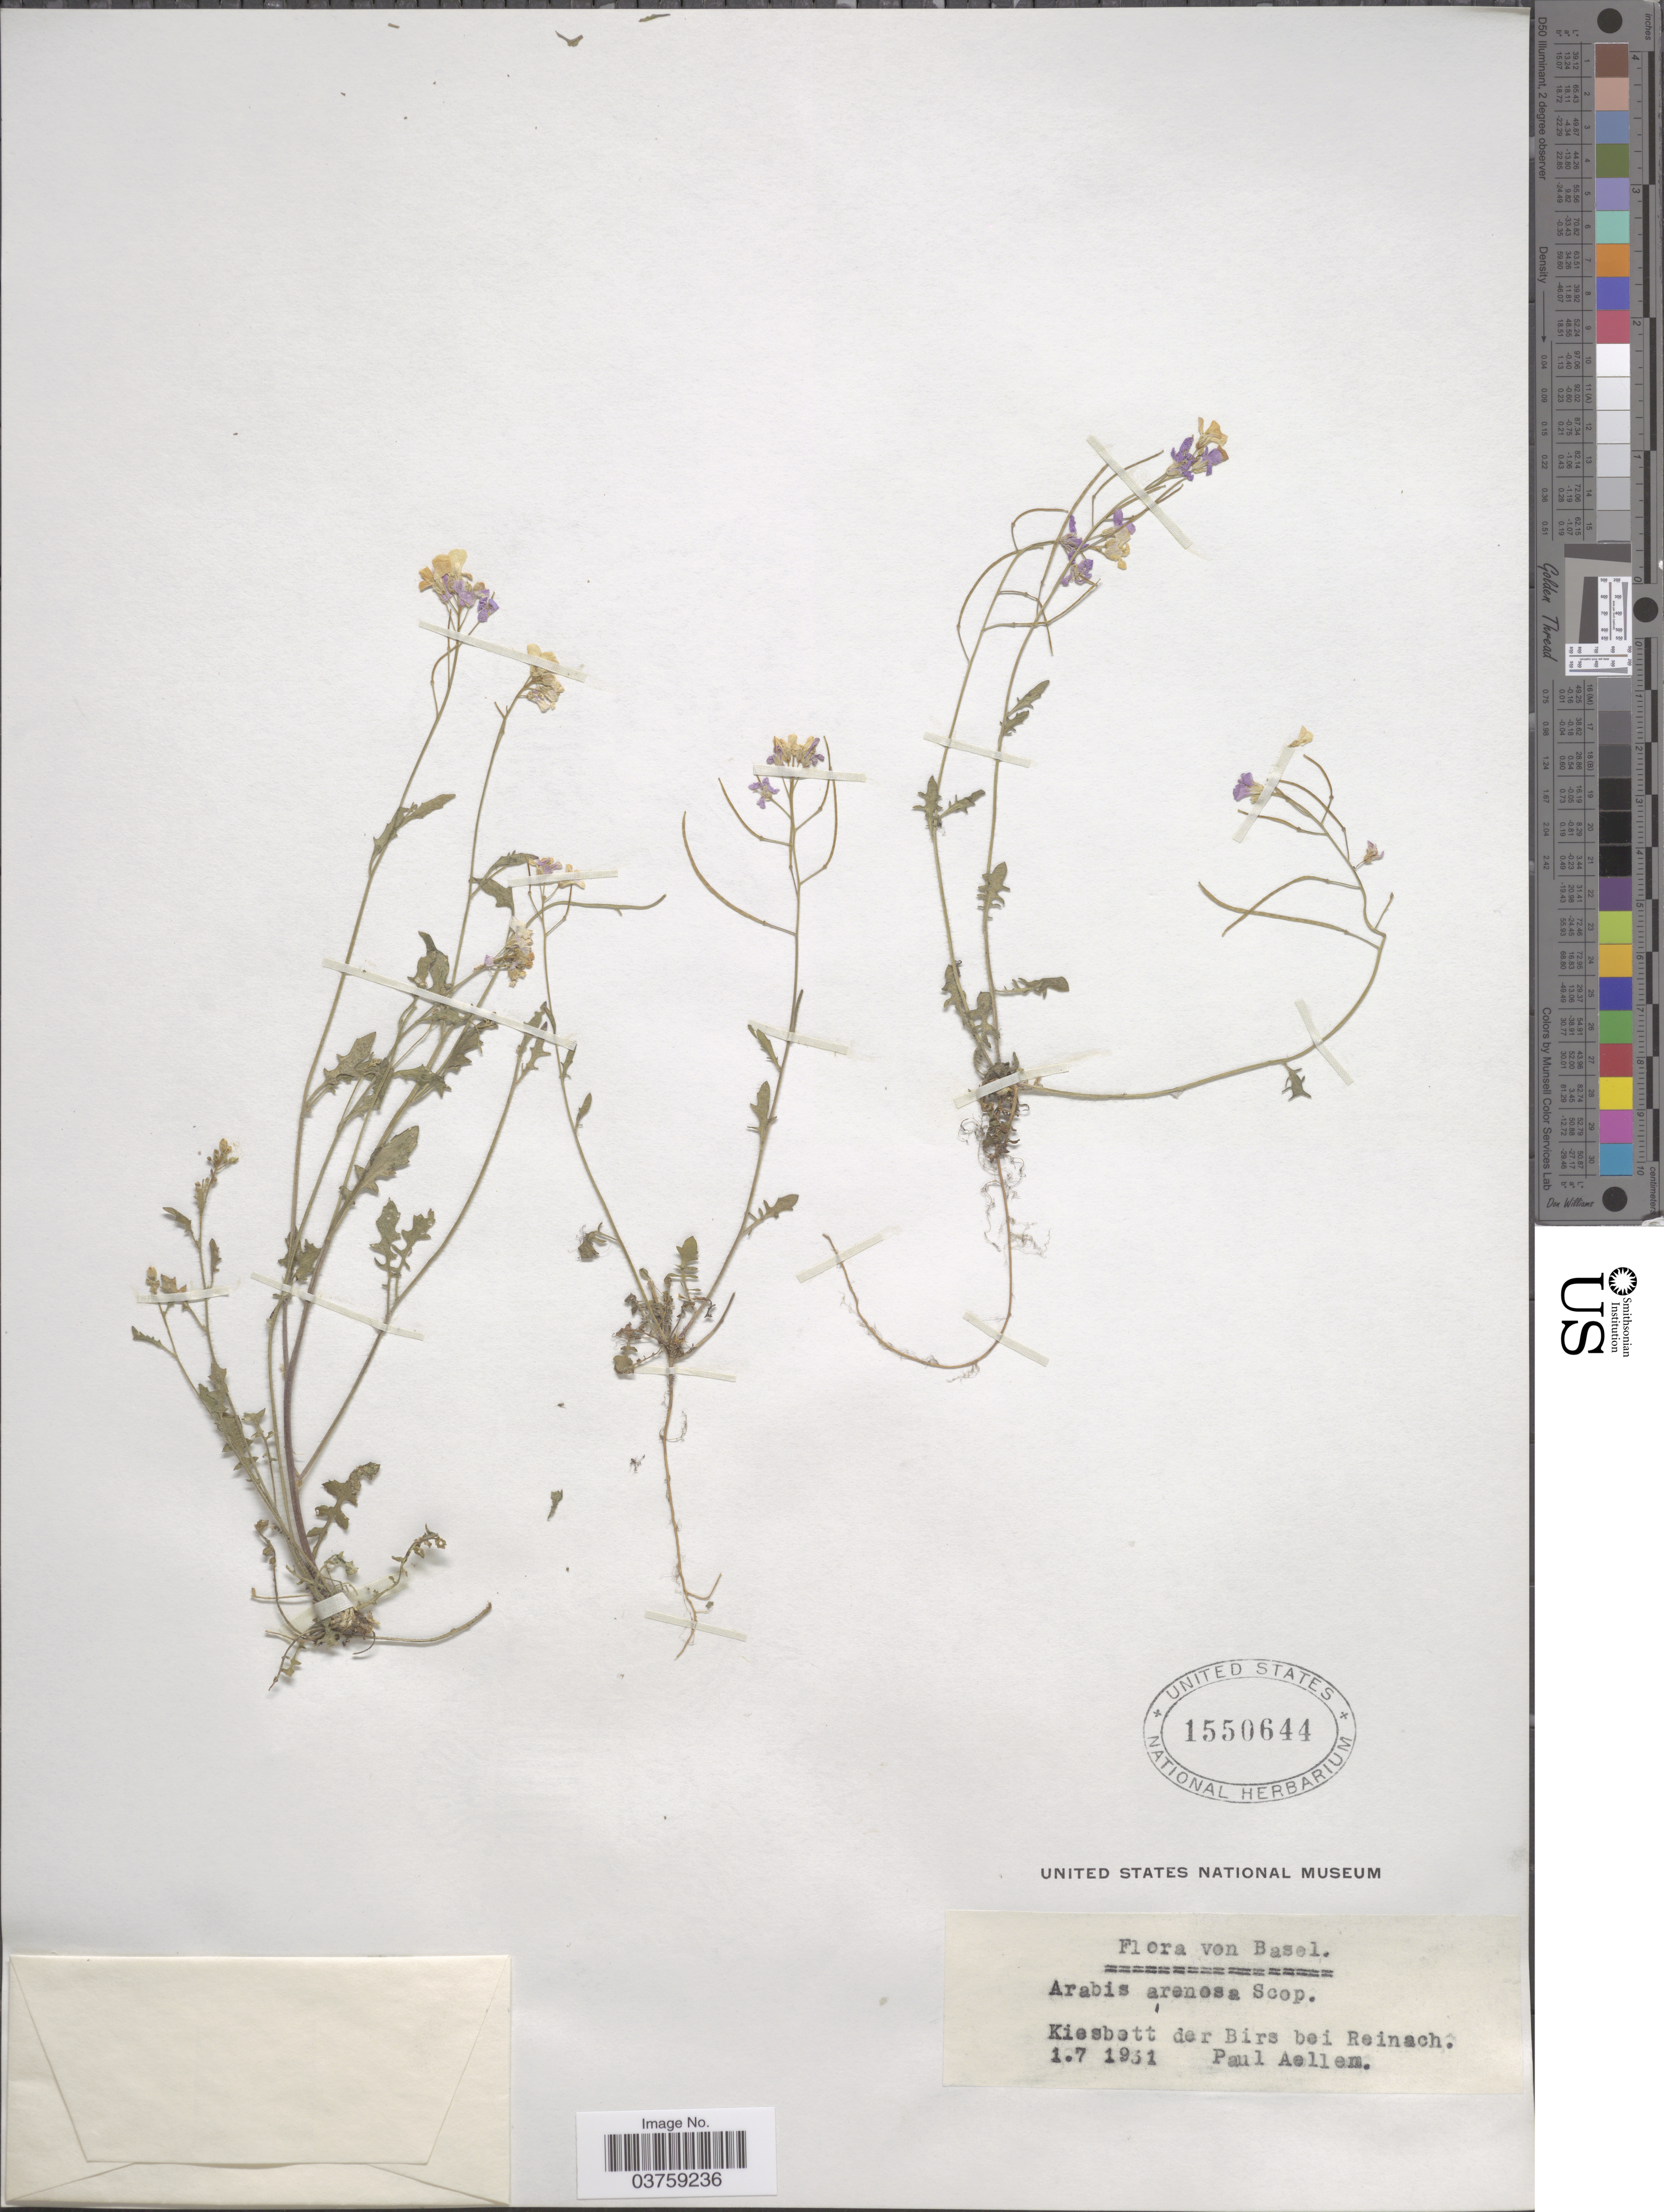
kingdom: Plantae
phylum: Tracheophyta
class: Magnoliopsida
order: Brassicales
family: Brassicaceae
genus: Arabis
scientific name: Arabis arenosa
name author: (L.) Scop.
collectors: P. Aellen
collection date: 1931-07-01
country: Switzerland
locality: Basel. Kiesbett der Birs bei Reinach.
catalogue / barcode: US 1550644